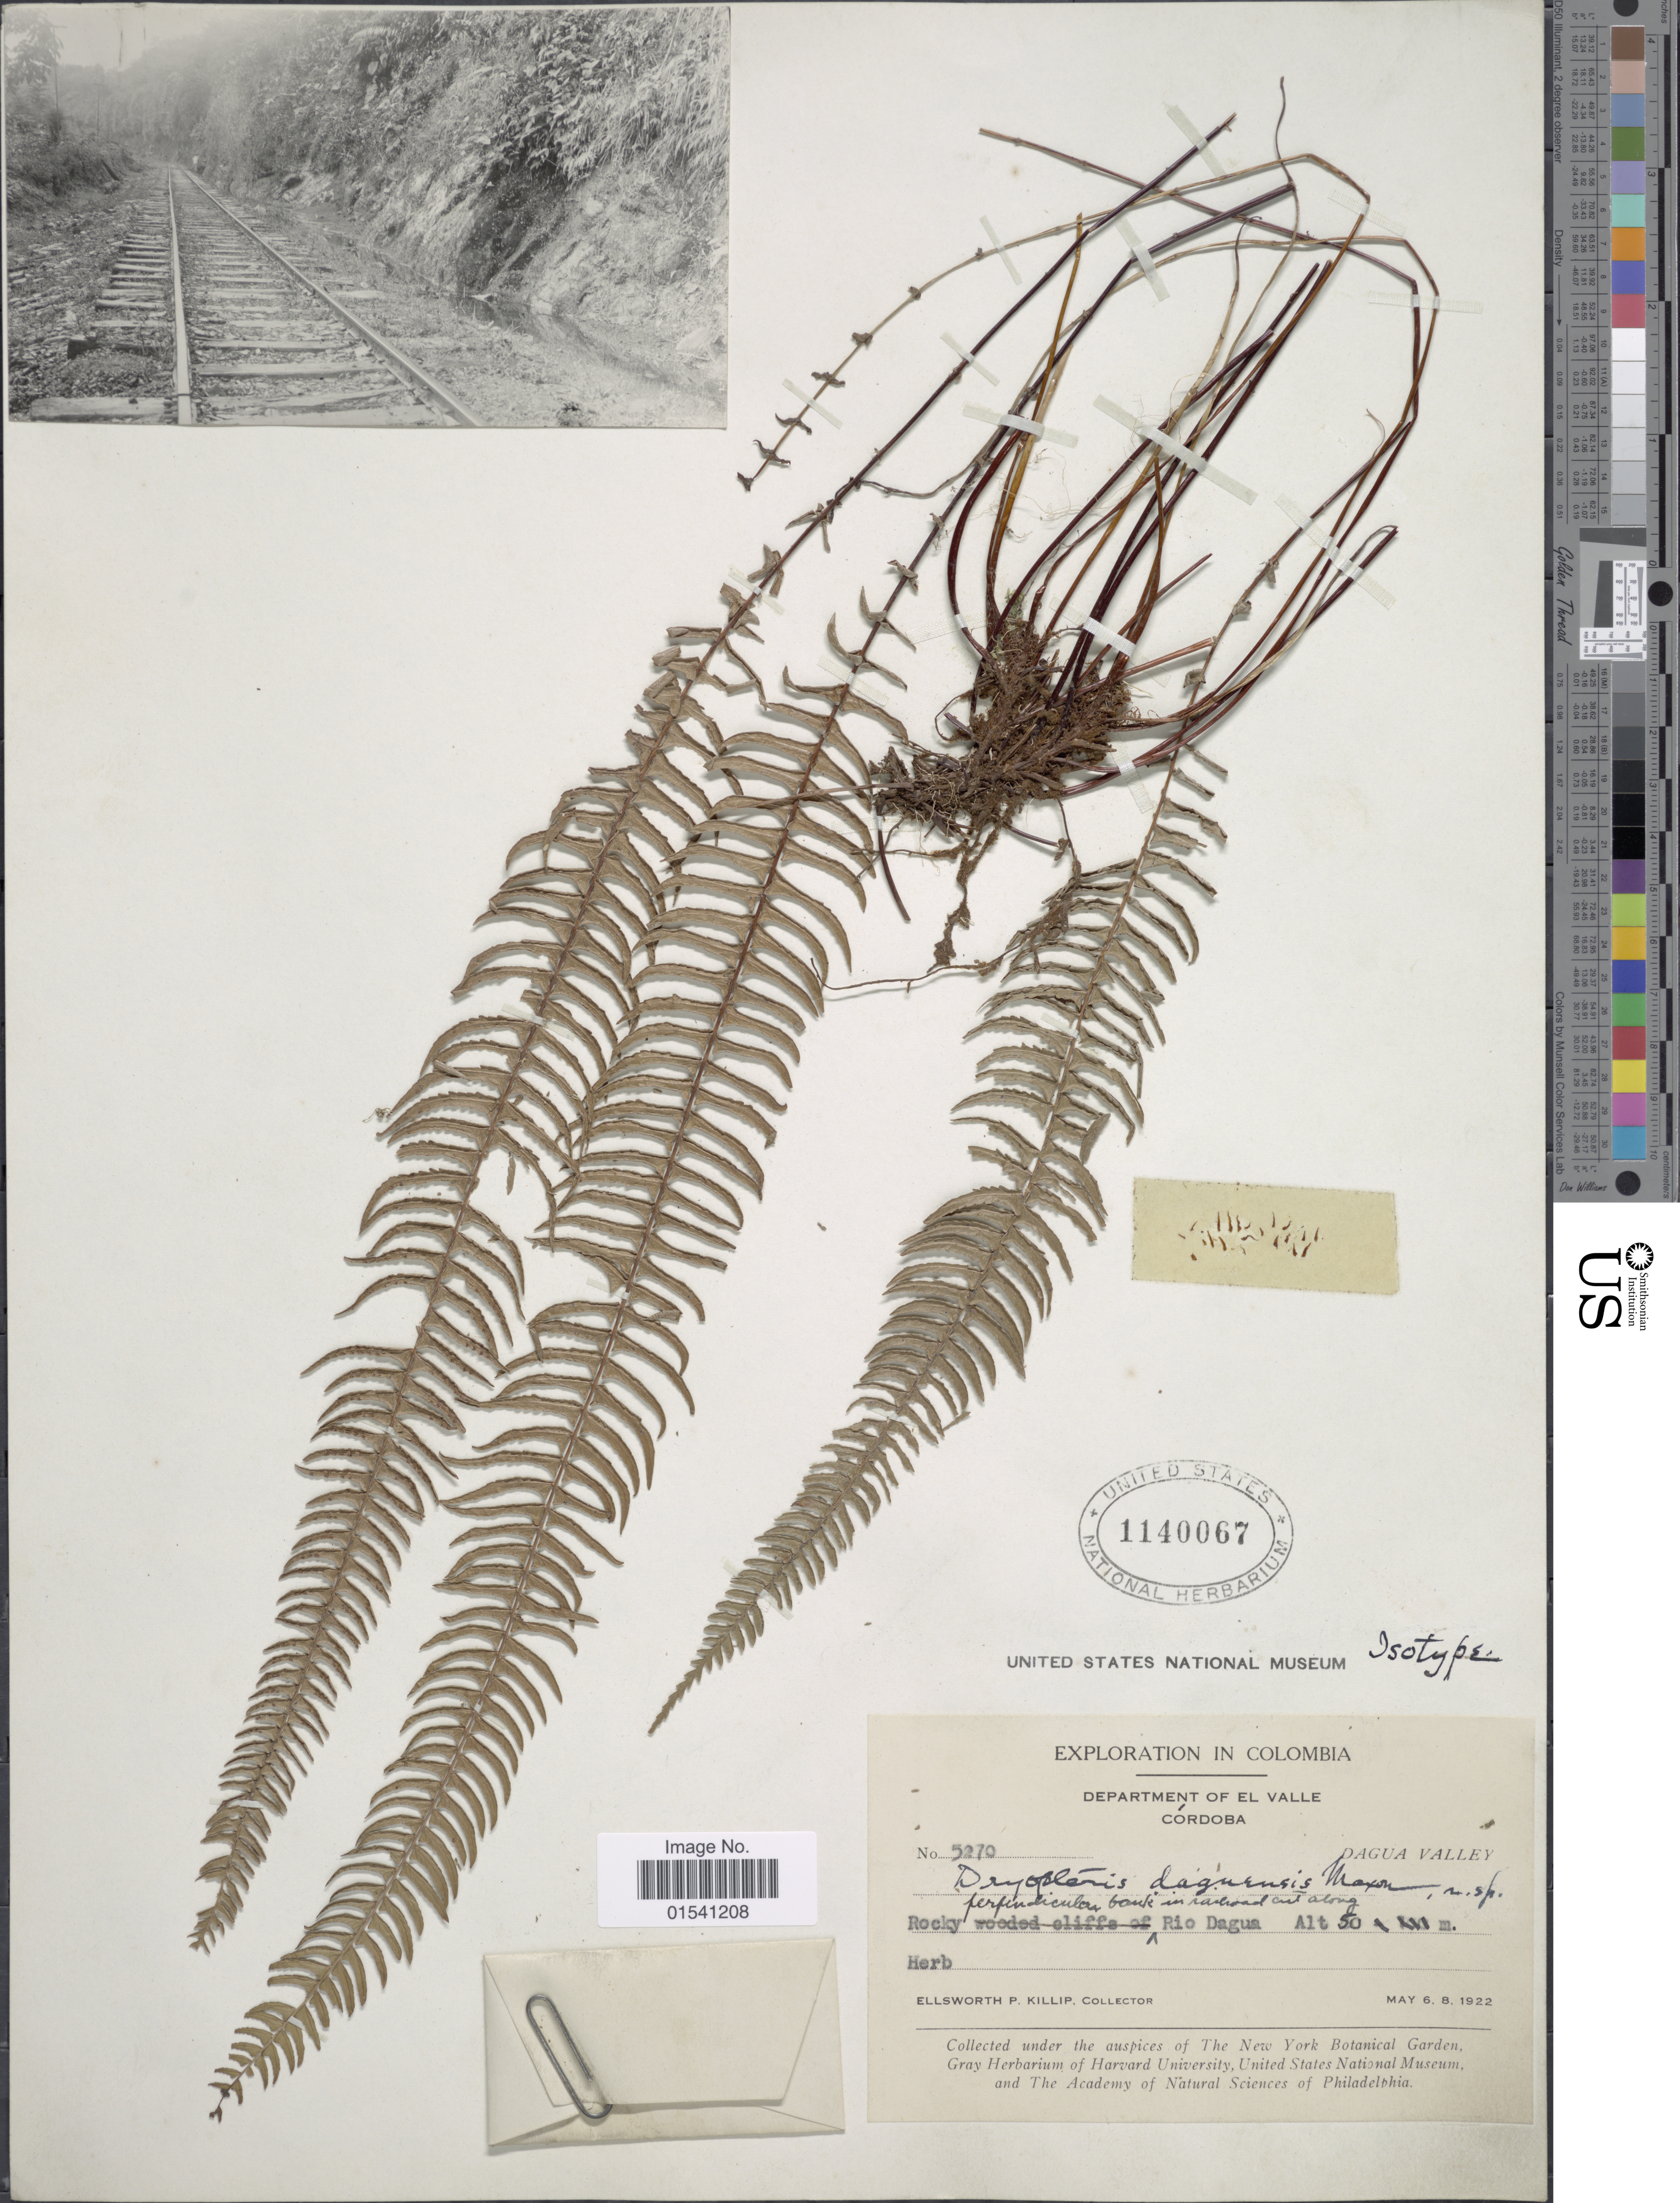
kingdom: Plantae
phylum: Tracheophyta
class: Polypodiopsida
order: Polypodiales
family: Thelypteridaceae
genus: Amauropelta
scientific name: Amauropelta sp.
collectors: E. P. Killip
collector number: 5270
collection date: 1922-05-06/1922-05-08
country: Colombia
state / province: Valle del Cauca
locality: Department of El Valle Córdoba, Dagua Valley, Rocky perpindicular bank in railroad cul along Rio Dagua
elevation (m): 50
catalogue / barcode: US 1140067